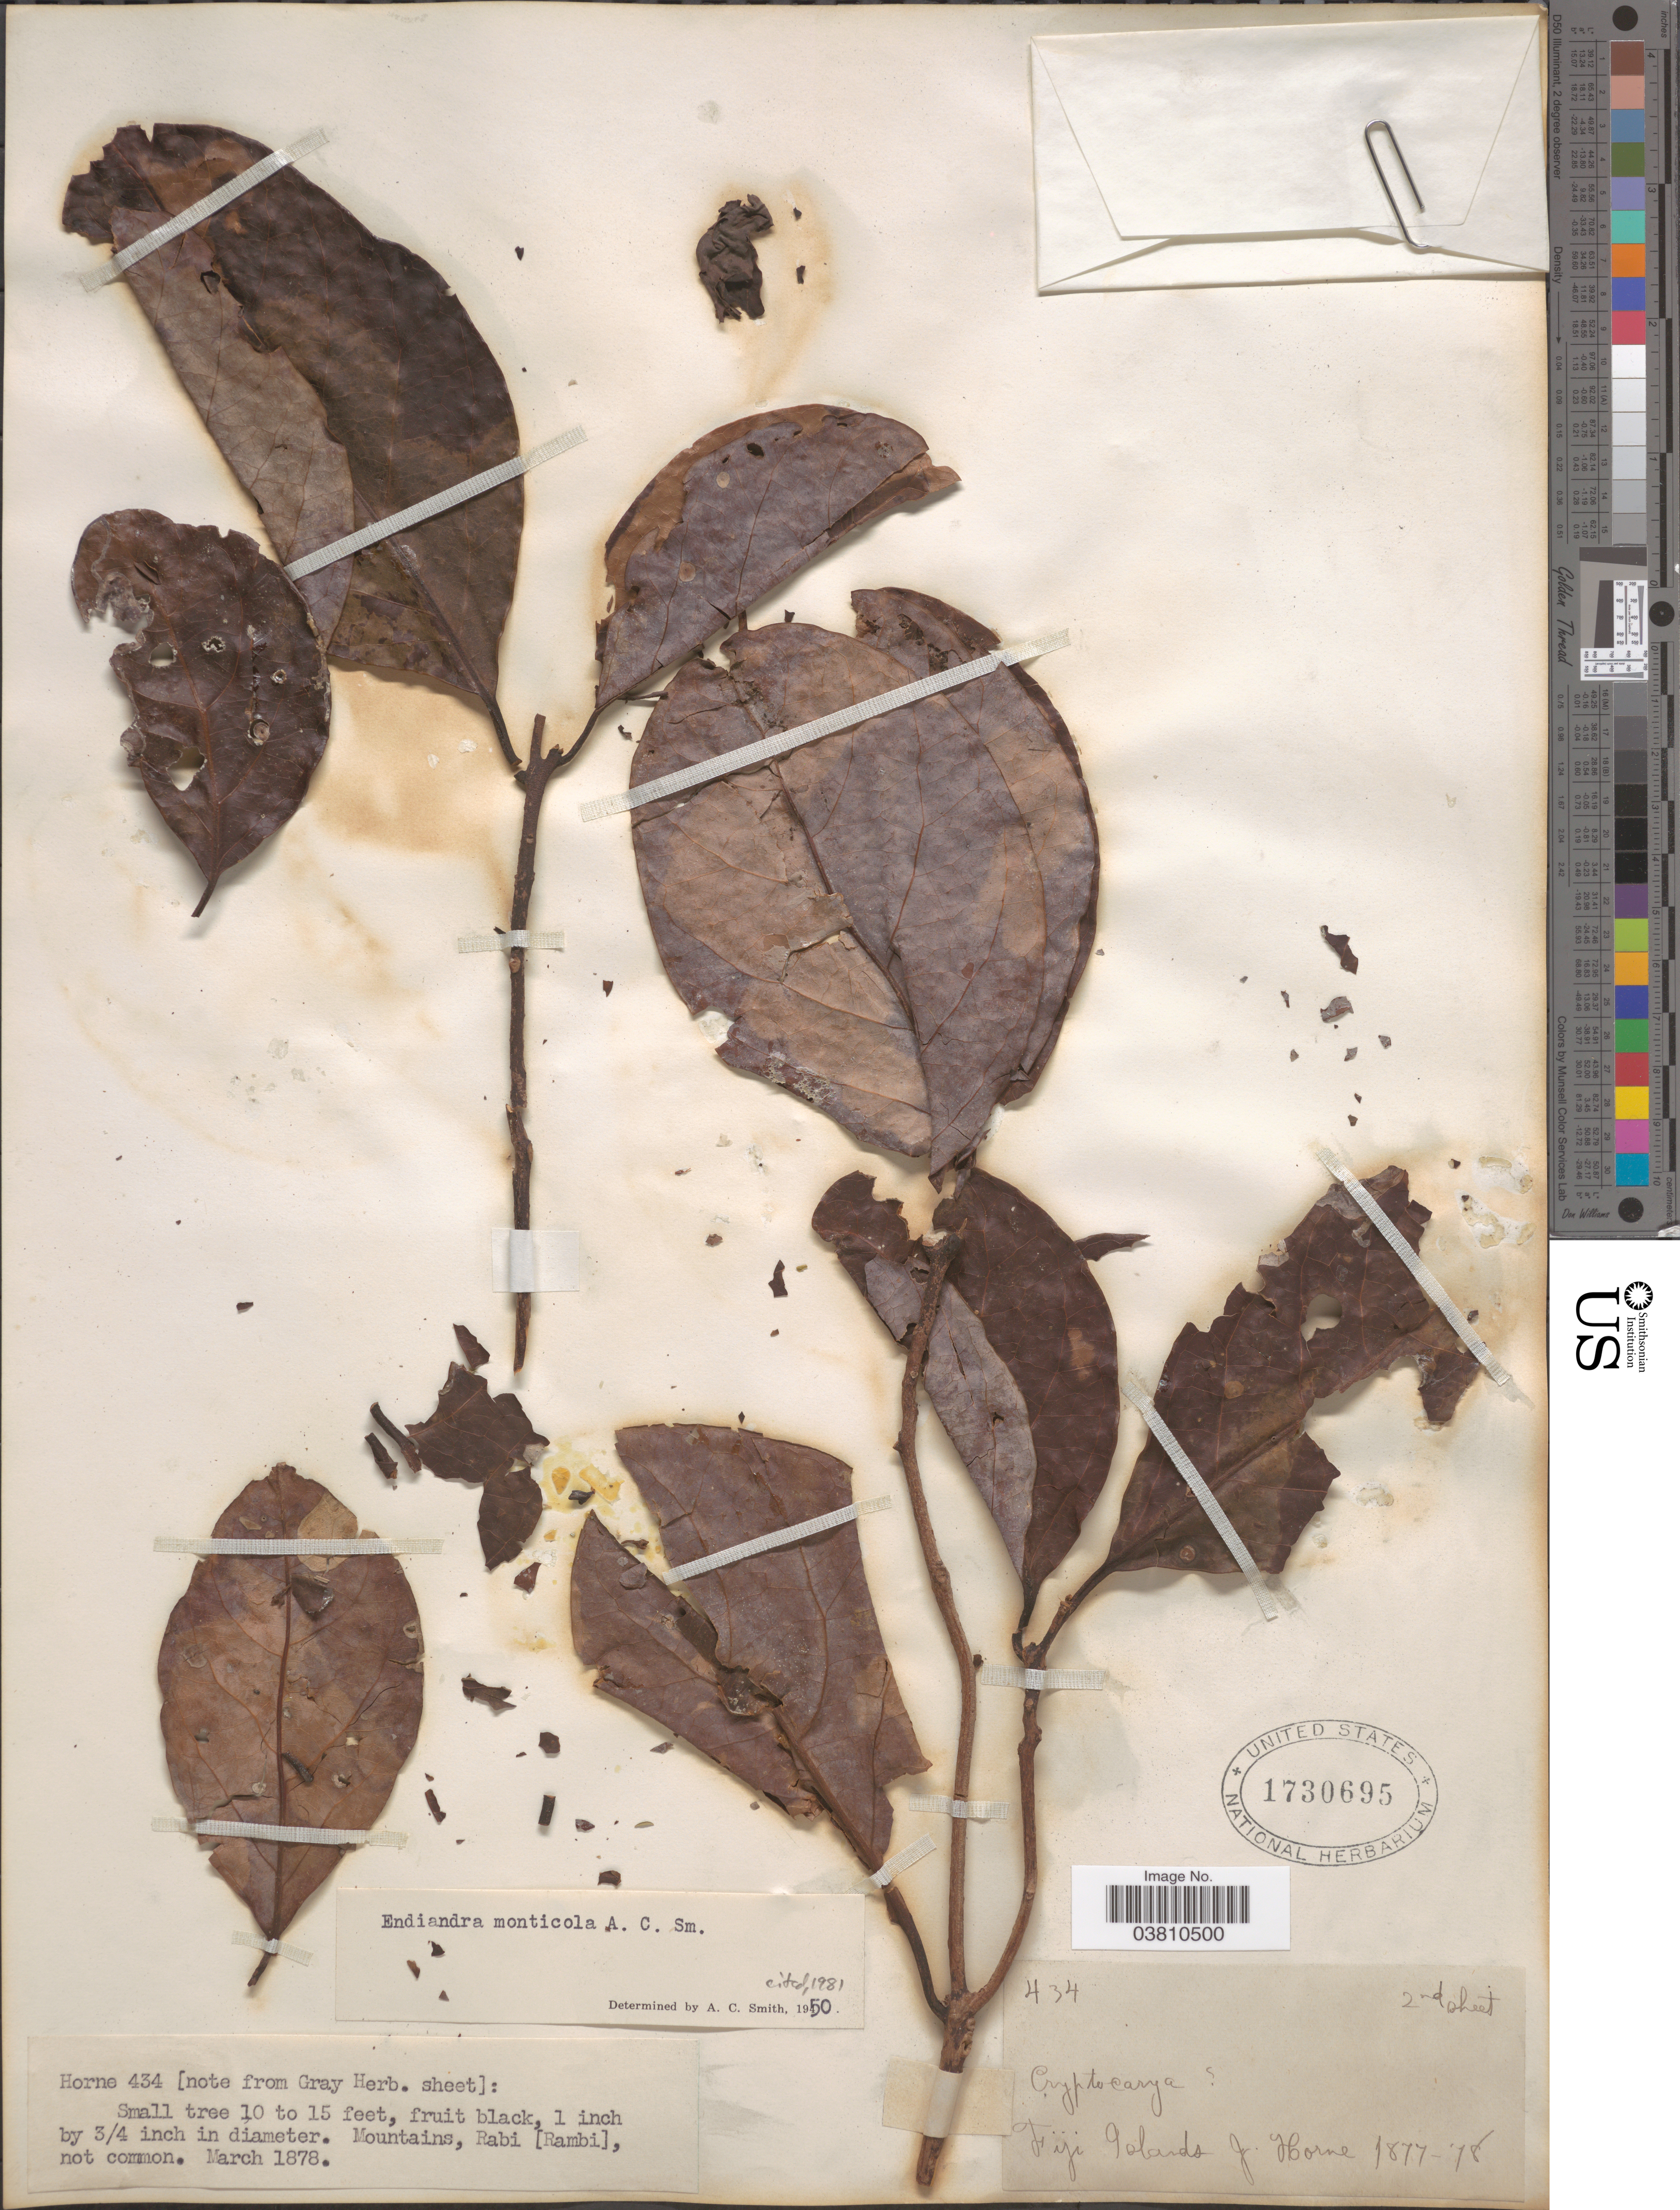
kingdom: Plantae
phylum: Tracheophyta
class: Magnoliopsida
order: Laurales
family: Lauraceae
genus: Endiandra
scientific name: Endiandra monticola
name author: A.C. Sm.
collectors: J. Horne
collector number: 434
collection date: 1878-03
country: Fiji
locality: Mountains, Rabi [Rambi].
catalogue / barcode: US 1730695